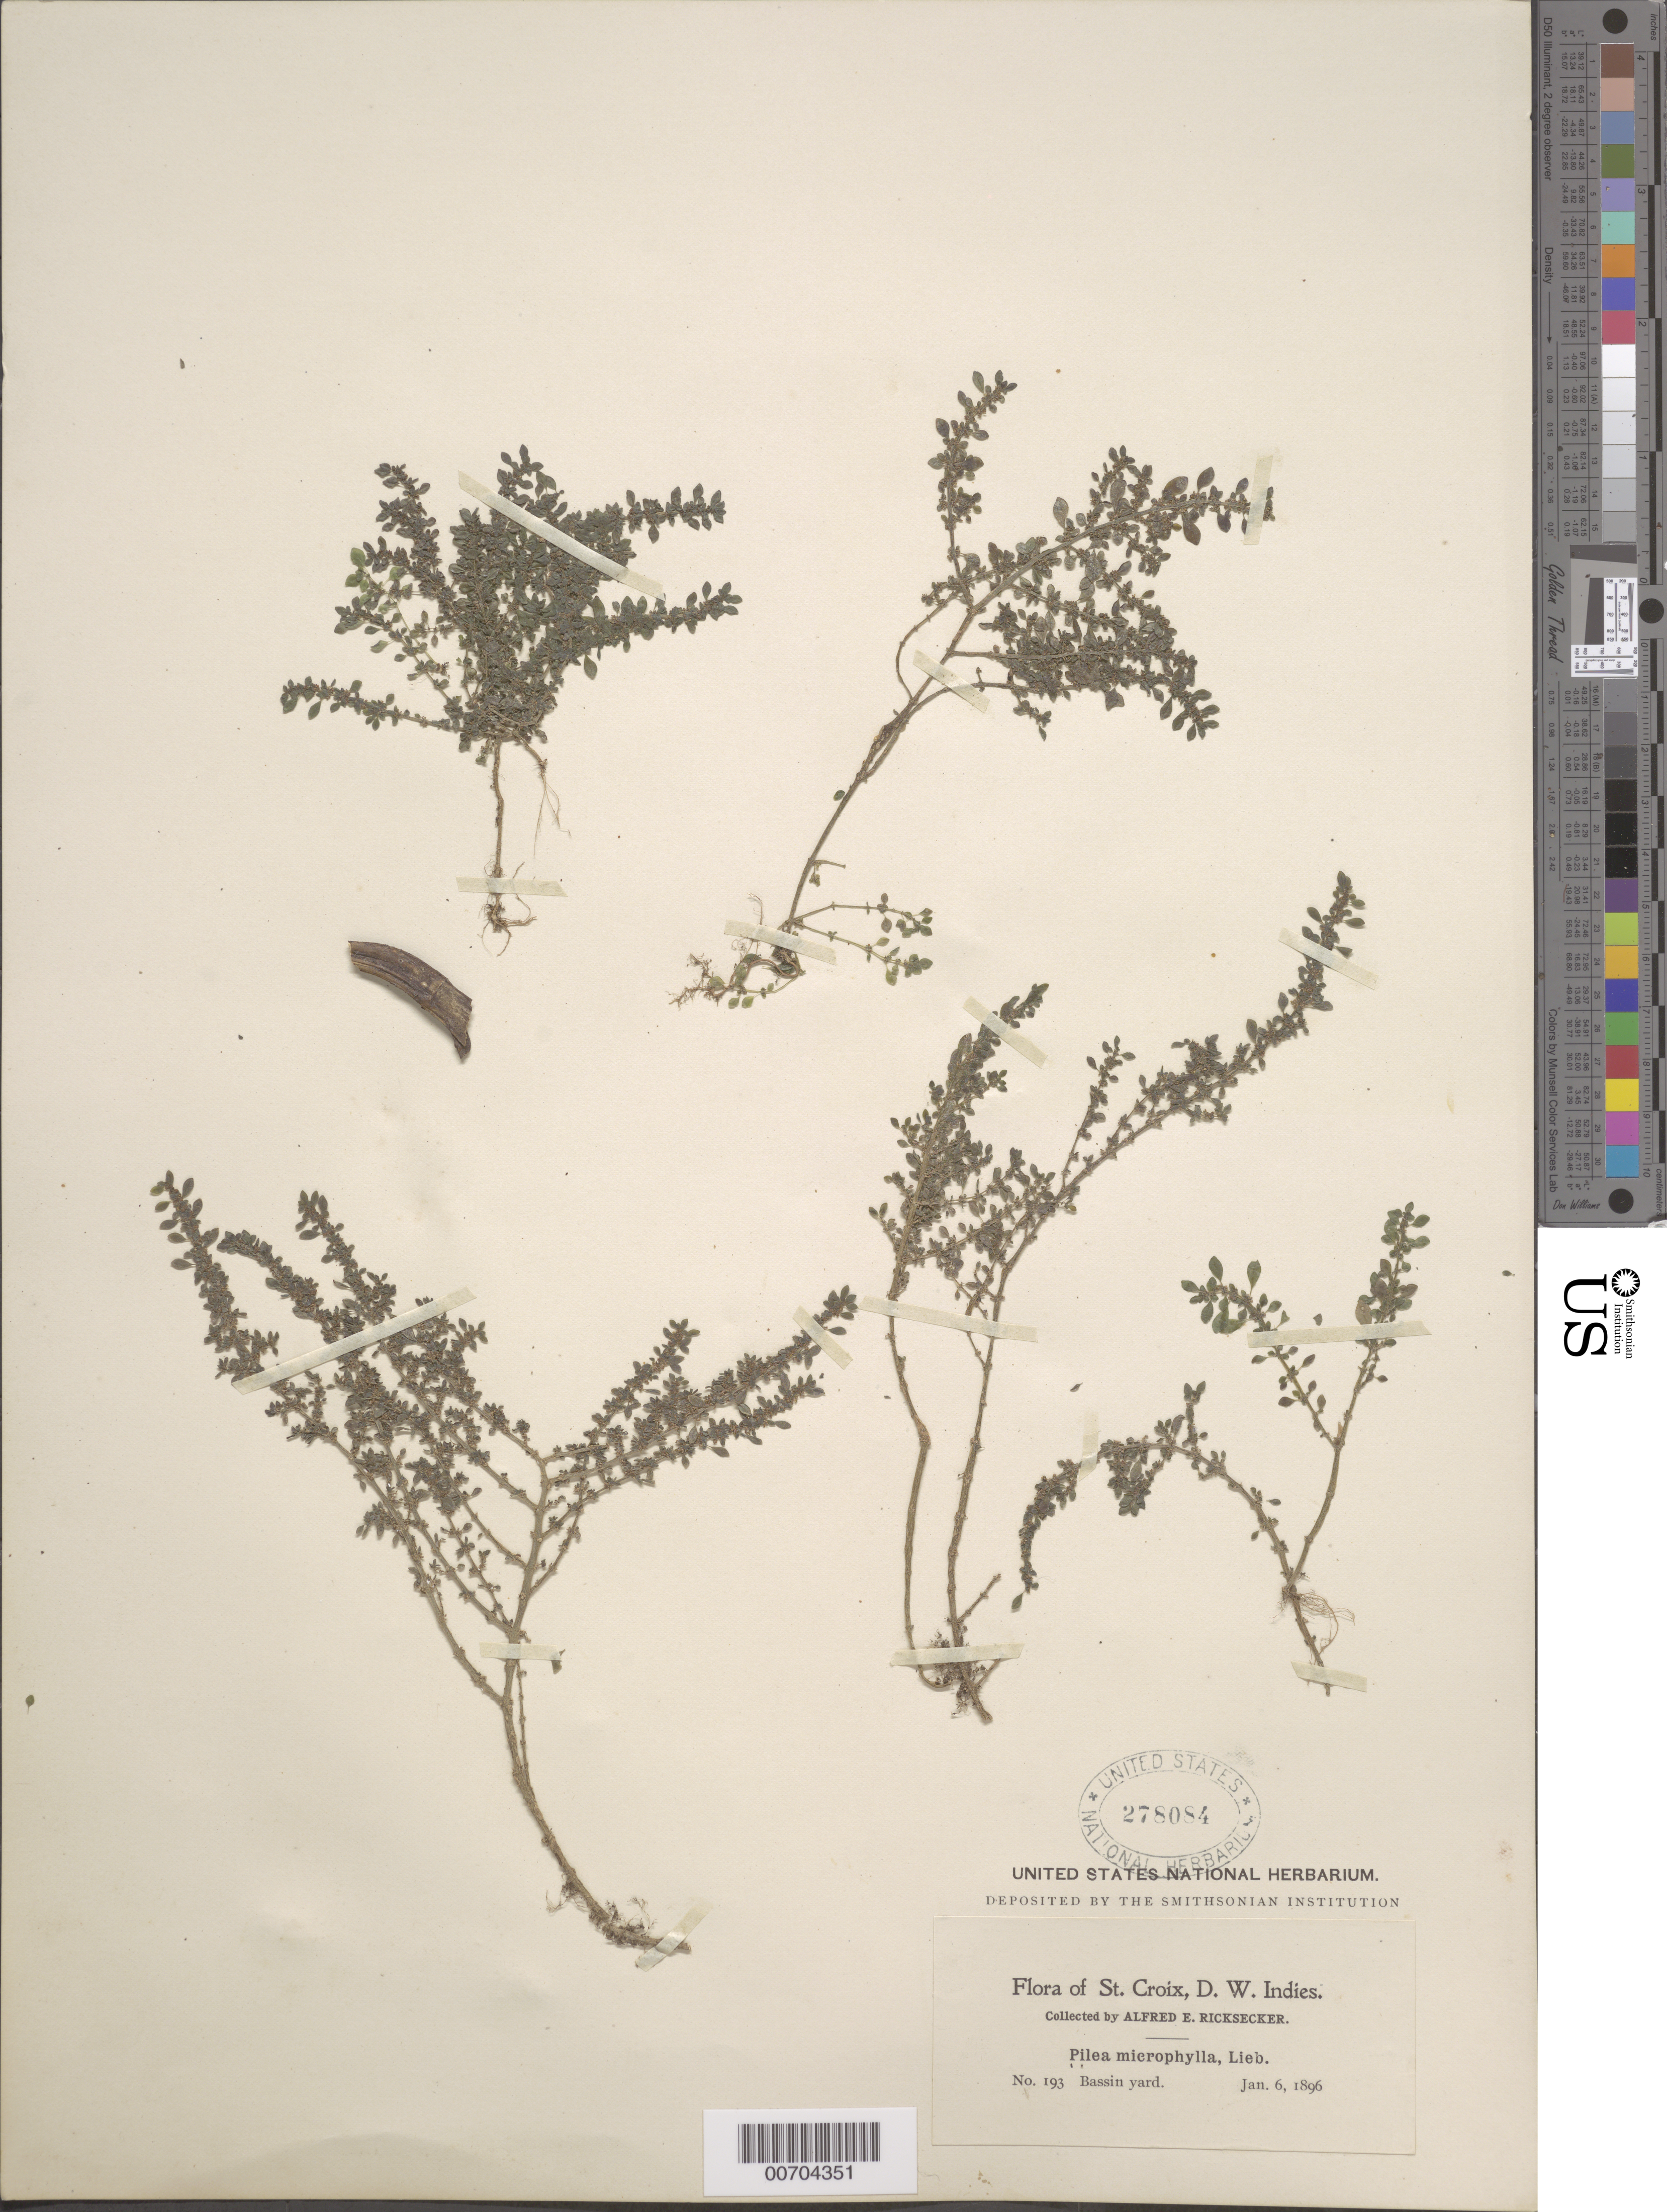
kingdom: Plantae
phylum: Tracheophyta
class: Magnoliopsida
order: Rosales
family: Urticaceae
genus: Pilea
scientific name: Pilea microphylla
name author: (L.) Liebm.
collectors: A. E. Ricksecker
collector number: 193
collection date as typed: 06 Jan 1896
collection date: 1896-01-06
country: U.S. Virgin Islands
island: St. Croix Island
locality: Bassin yard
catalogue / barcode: US 278084